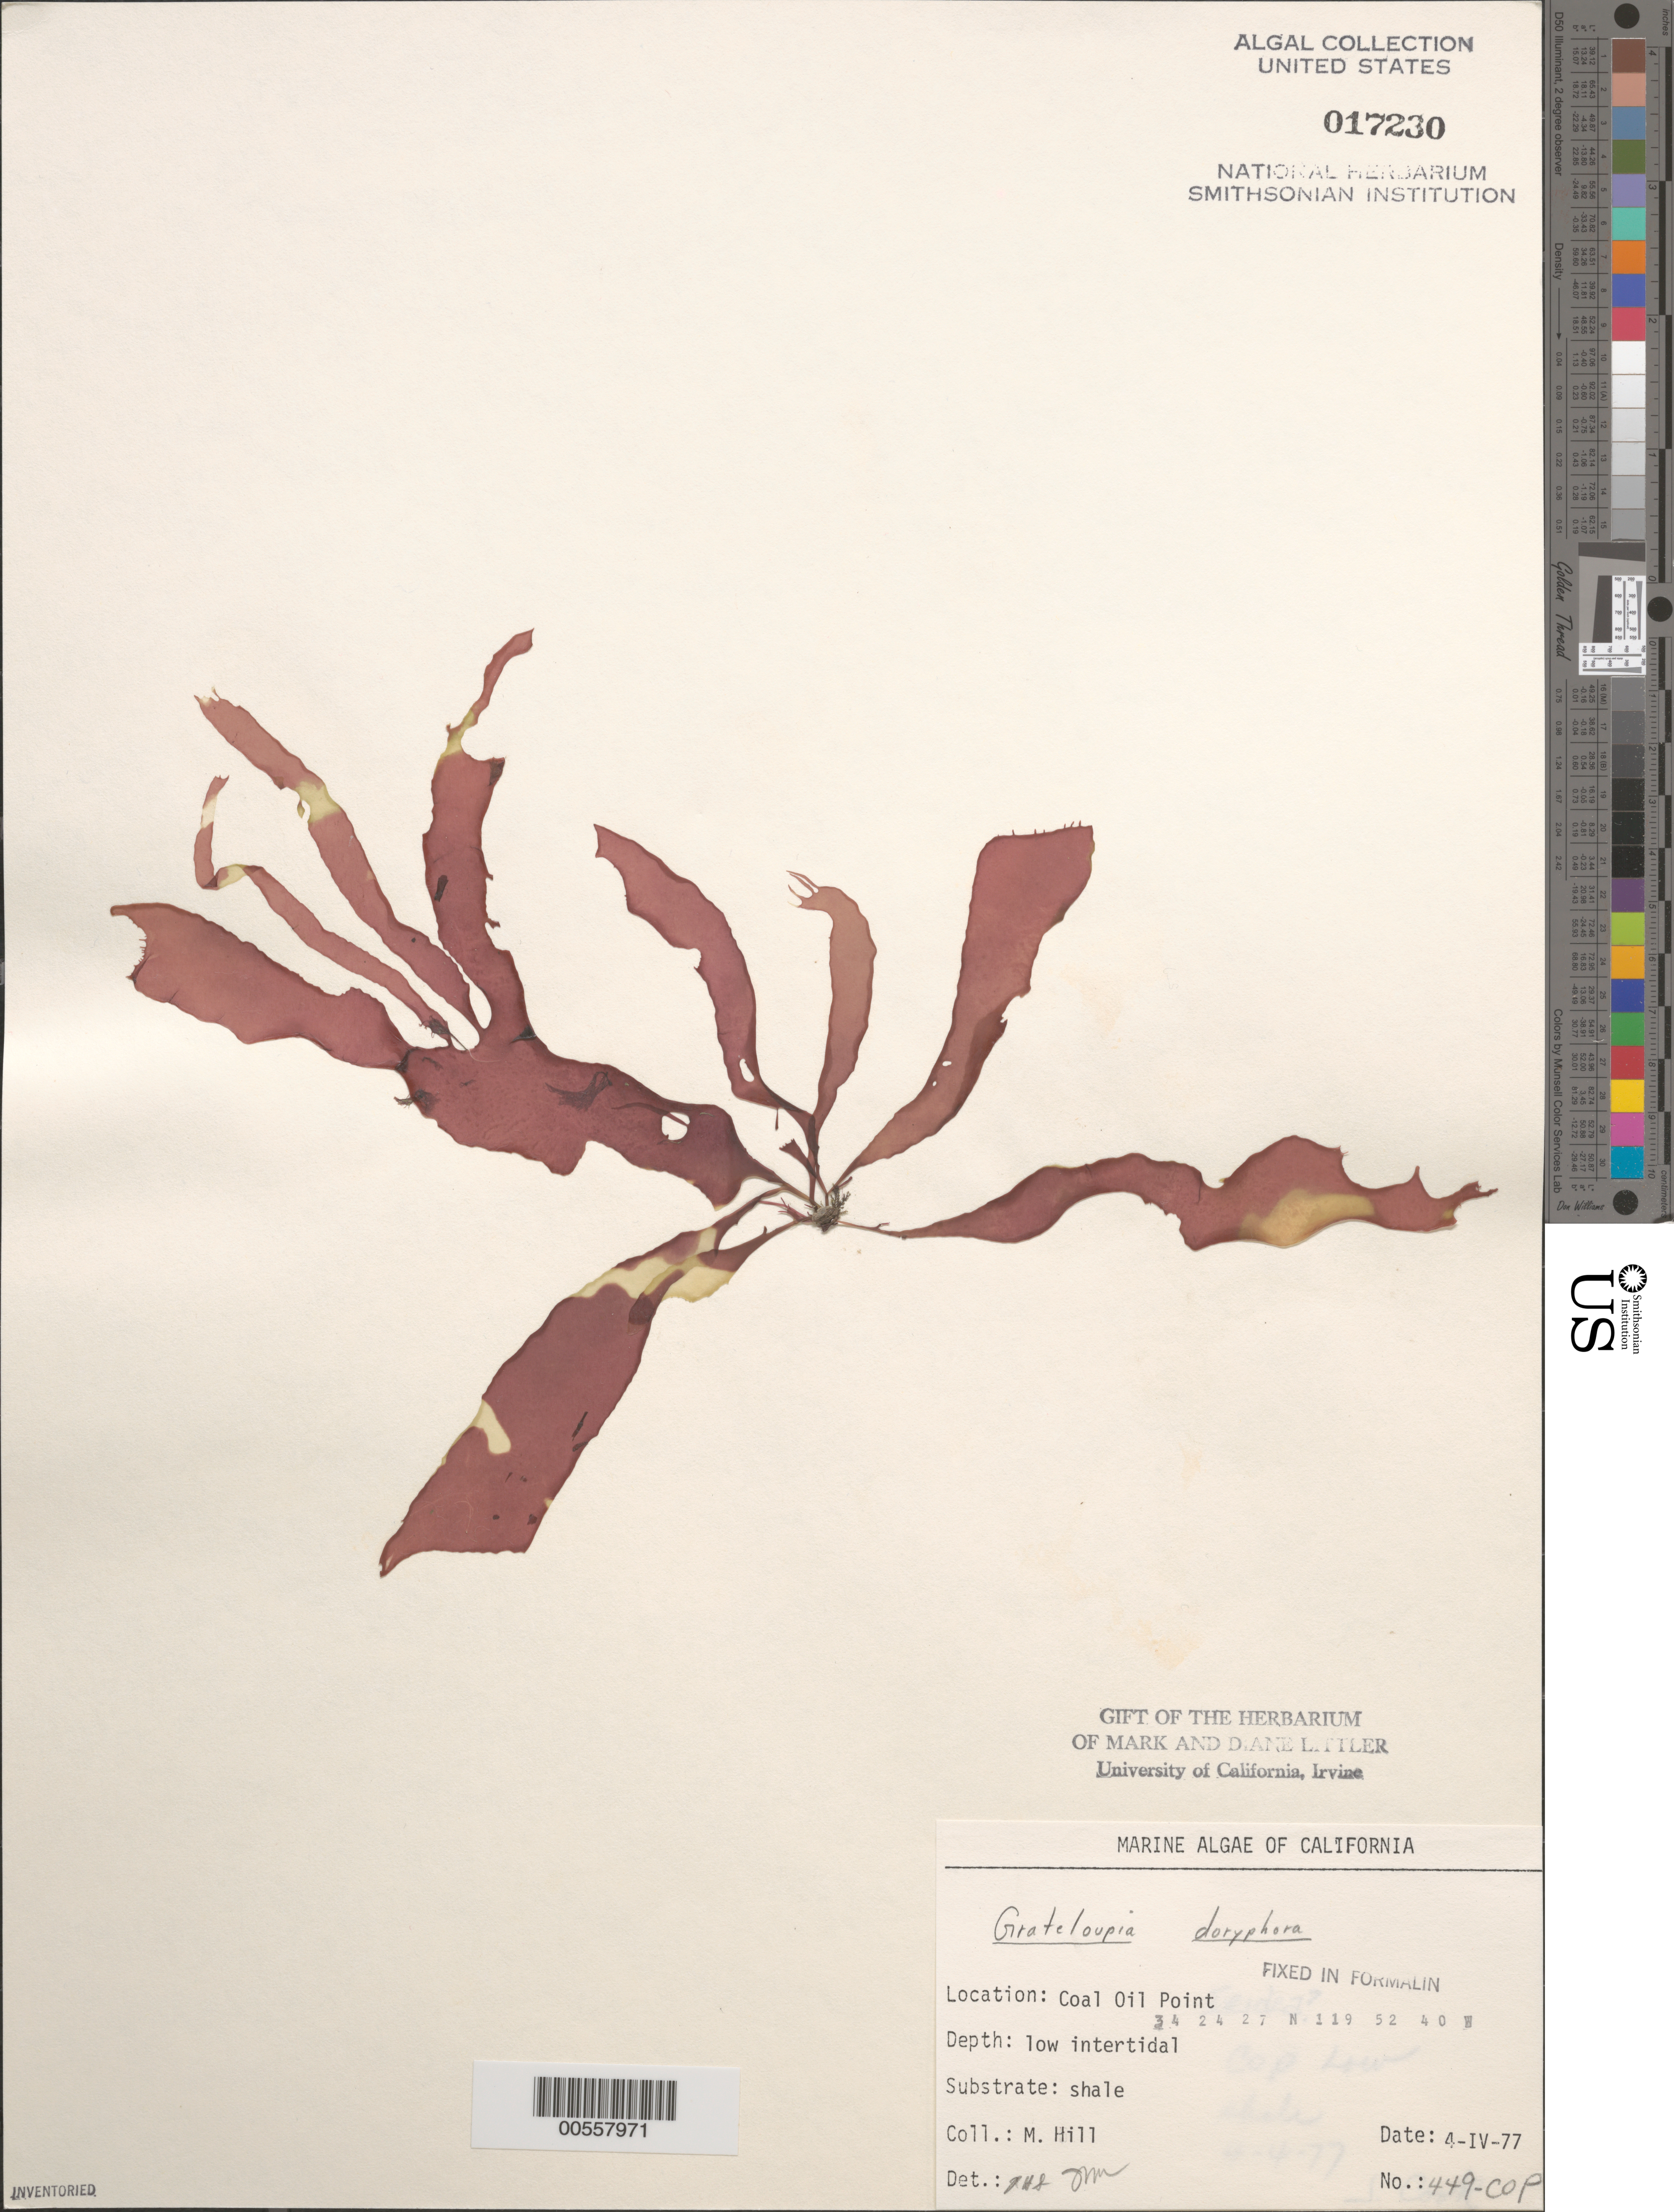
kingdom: Plantae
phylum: Rhodophyta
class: Florideophyceae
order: Halymeniales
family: Halymeniaceae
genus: Grateloupia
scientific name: Grateloupia doryphora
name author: (Mont.) Howe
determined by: Sims, Robert H.; Murray, S. N.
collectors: M. Hill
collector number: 449-cop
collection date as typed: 04 Apr 1977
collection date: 1977-04-04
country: United States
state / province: California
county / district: Santa Barbara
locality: Coal Oil Point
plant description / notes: BLM-SOCALBIGHT Rocky Intertidal Survey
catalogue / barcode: US 17230